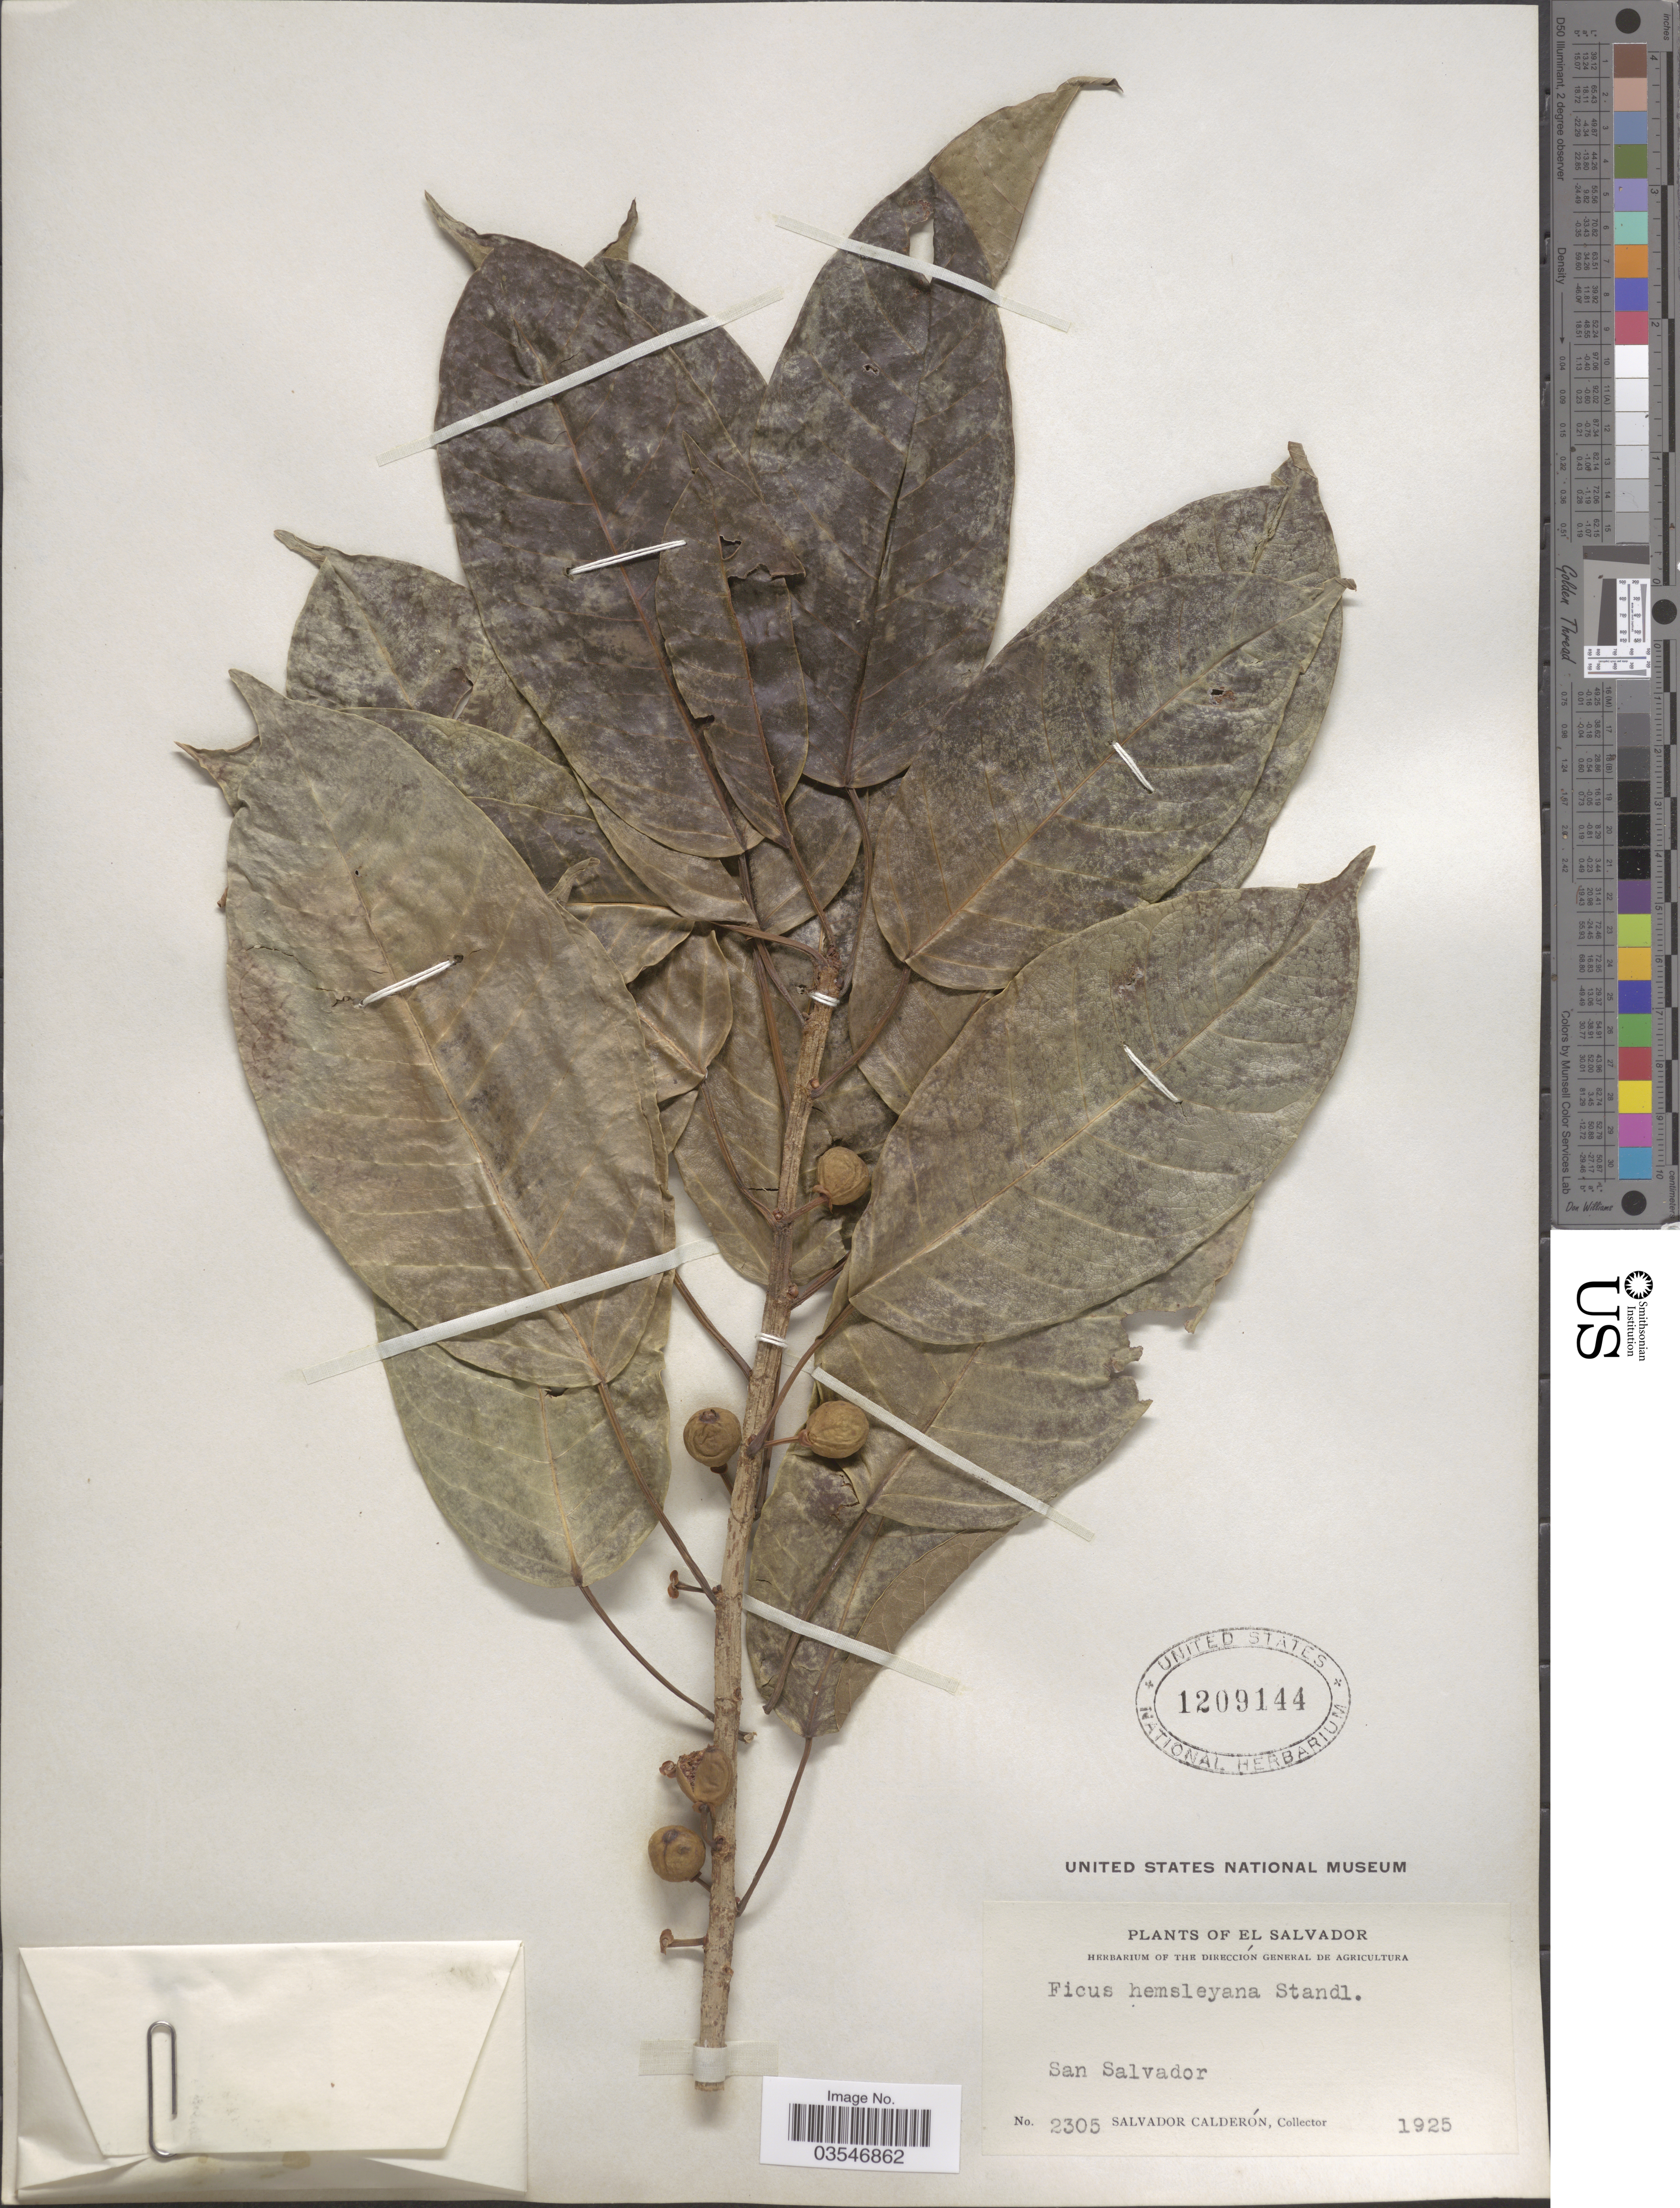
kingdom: Plantae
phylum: Tracheophyta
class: Magnoliopsida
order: Rosales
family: Moraceae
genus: Ficus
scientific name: Ficus citrifolia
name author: Mill.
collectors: S. Calderón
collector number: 2305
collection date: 1925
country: El Salvador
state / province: San Salvador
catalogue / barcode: US 1209144